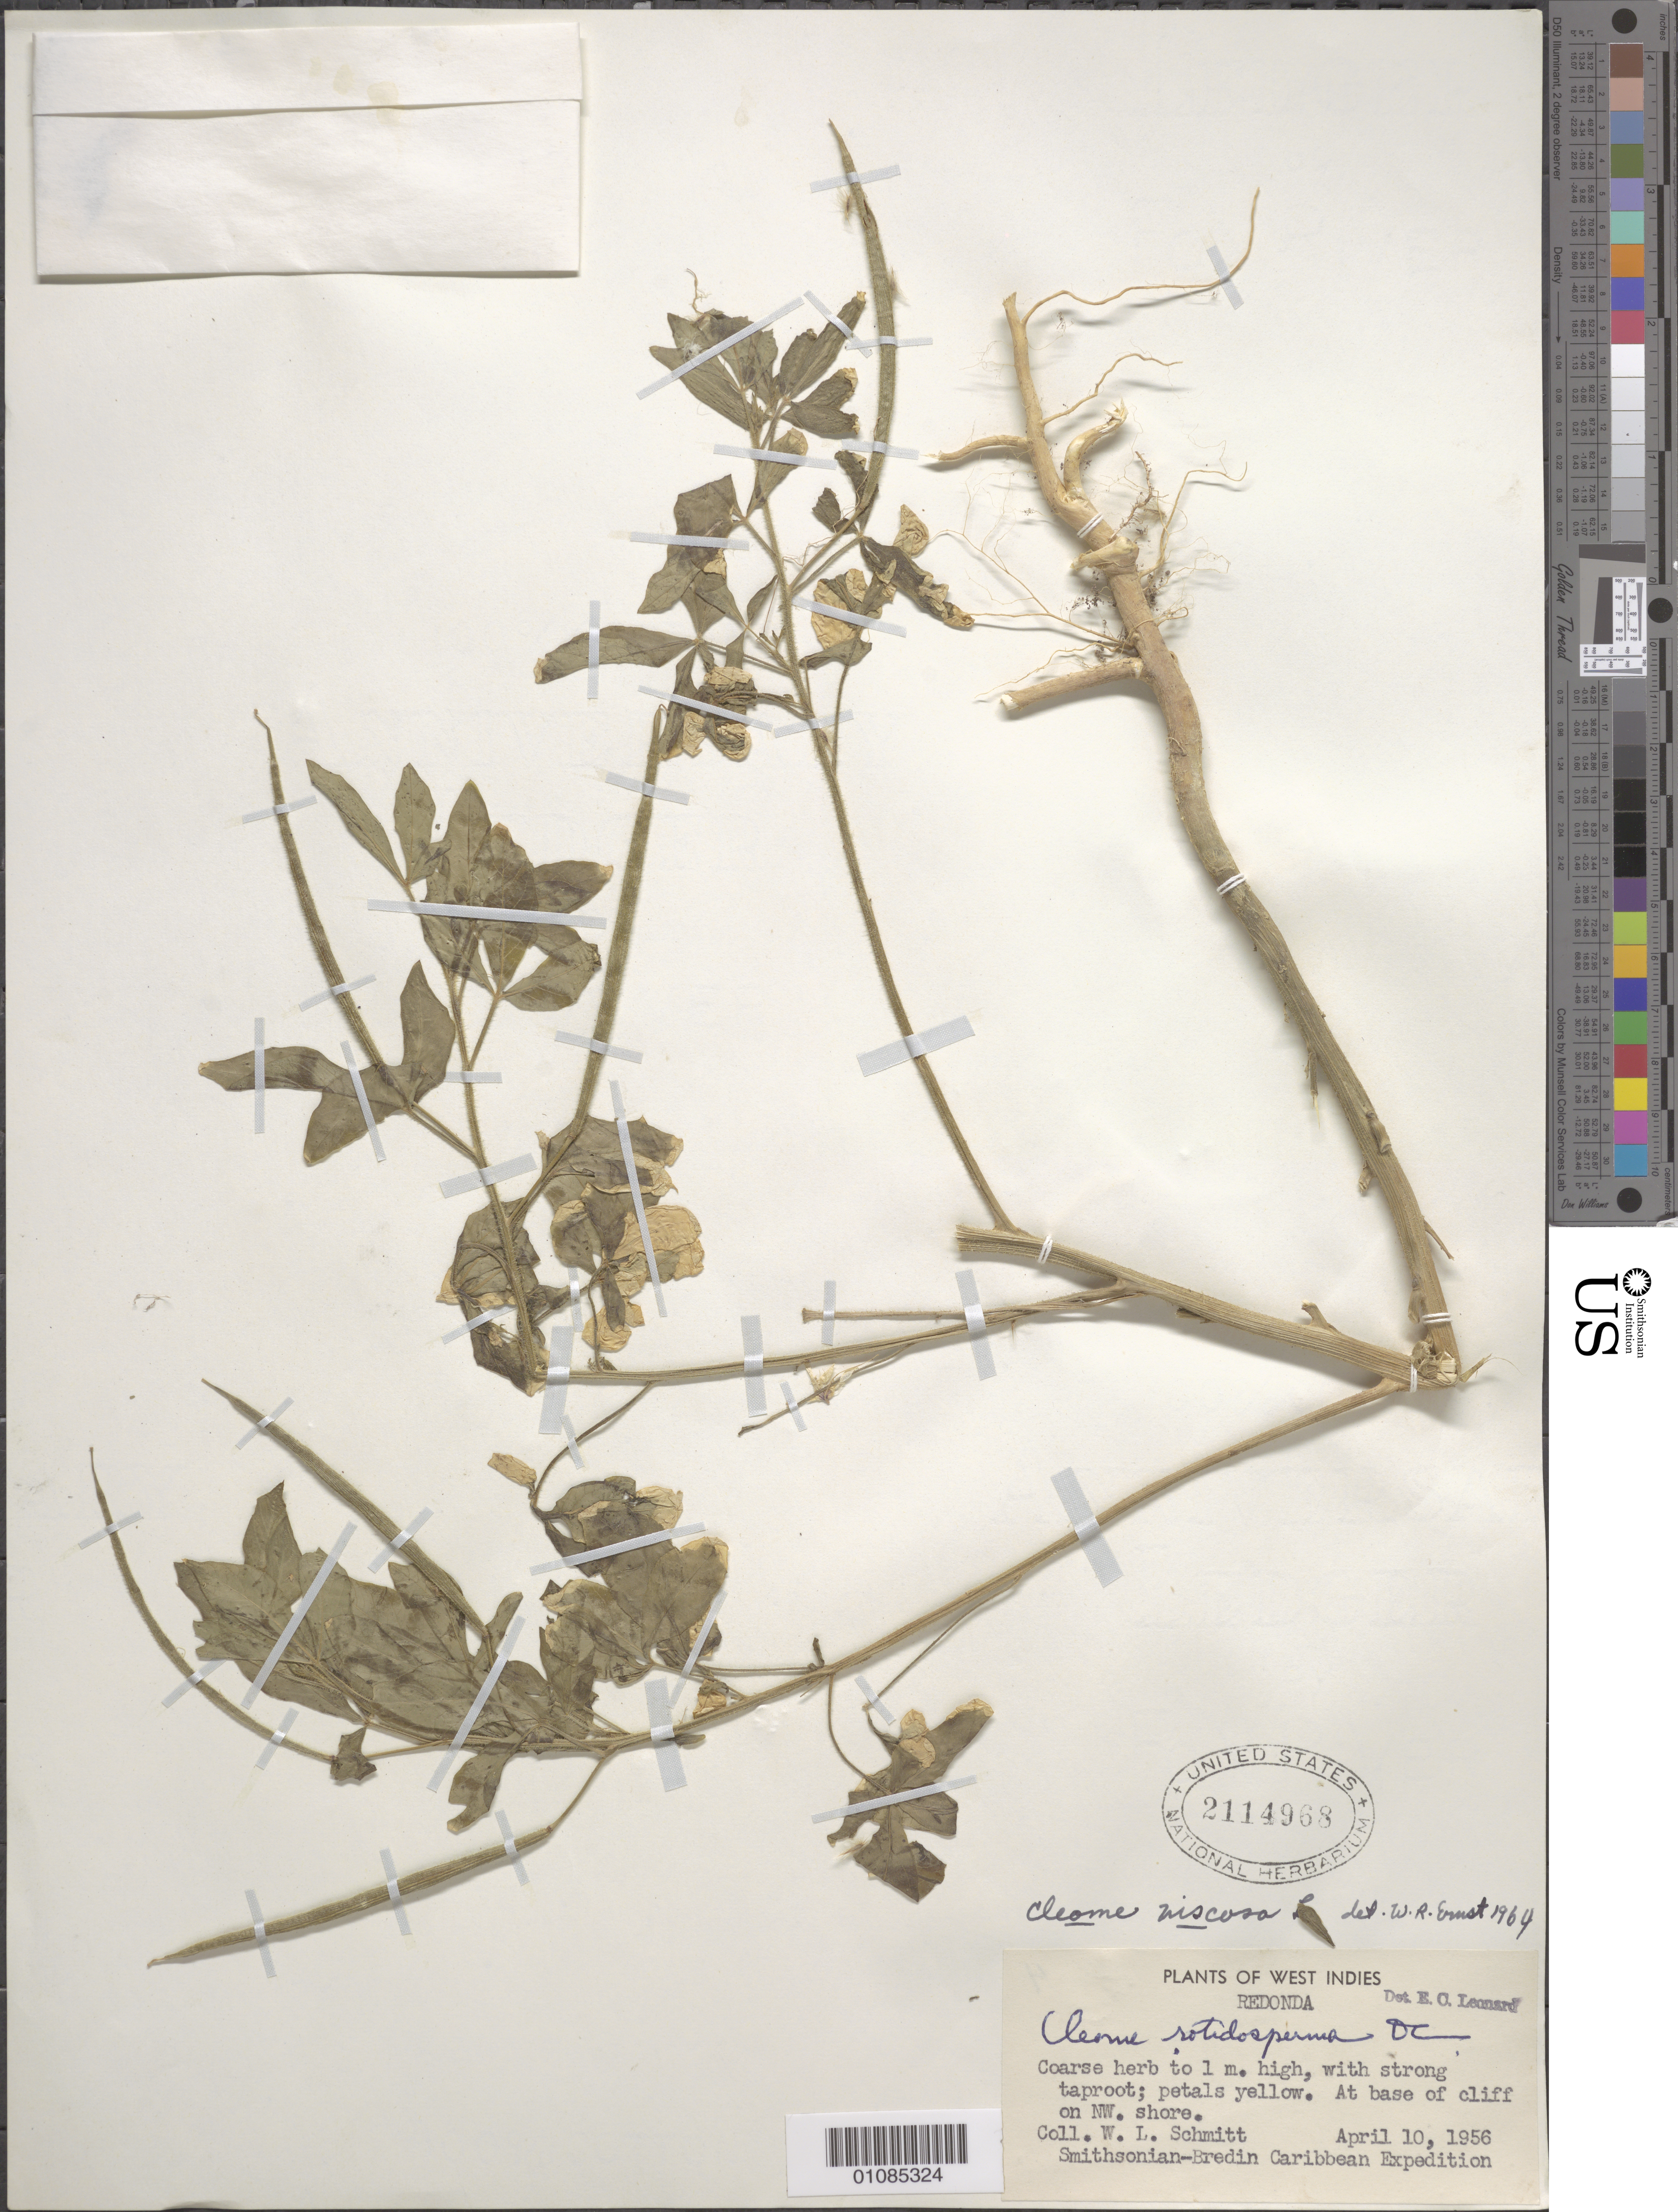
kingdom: Plantae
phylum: Tracheophyta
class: Magnoliopsida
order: Brassicales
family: Cleomaceae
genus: Arivela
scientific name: Arivela viscosa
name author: (L.) Raf.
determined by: Strong, M. T., (US), Smithsonian Institution - National Museum of Natural History (UNITED STATES)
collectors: W. L. Schmitt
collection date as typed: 10 Apr 1956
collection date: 1956-04-10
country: Antigua and Barbuda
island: Redonda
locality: At base of cliff on NW shore.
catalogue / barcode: US 2114968